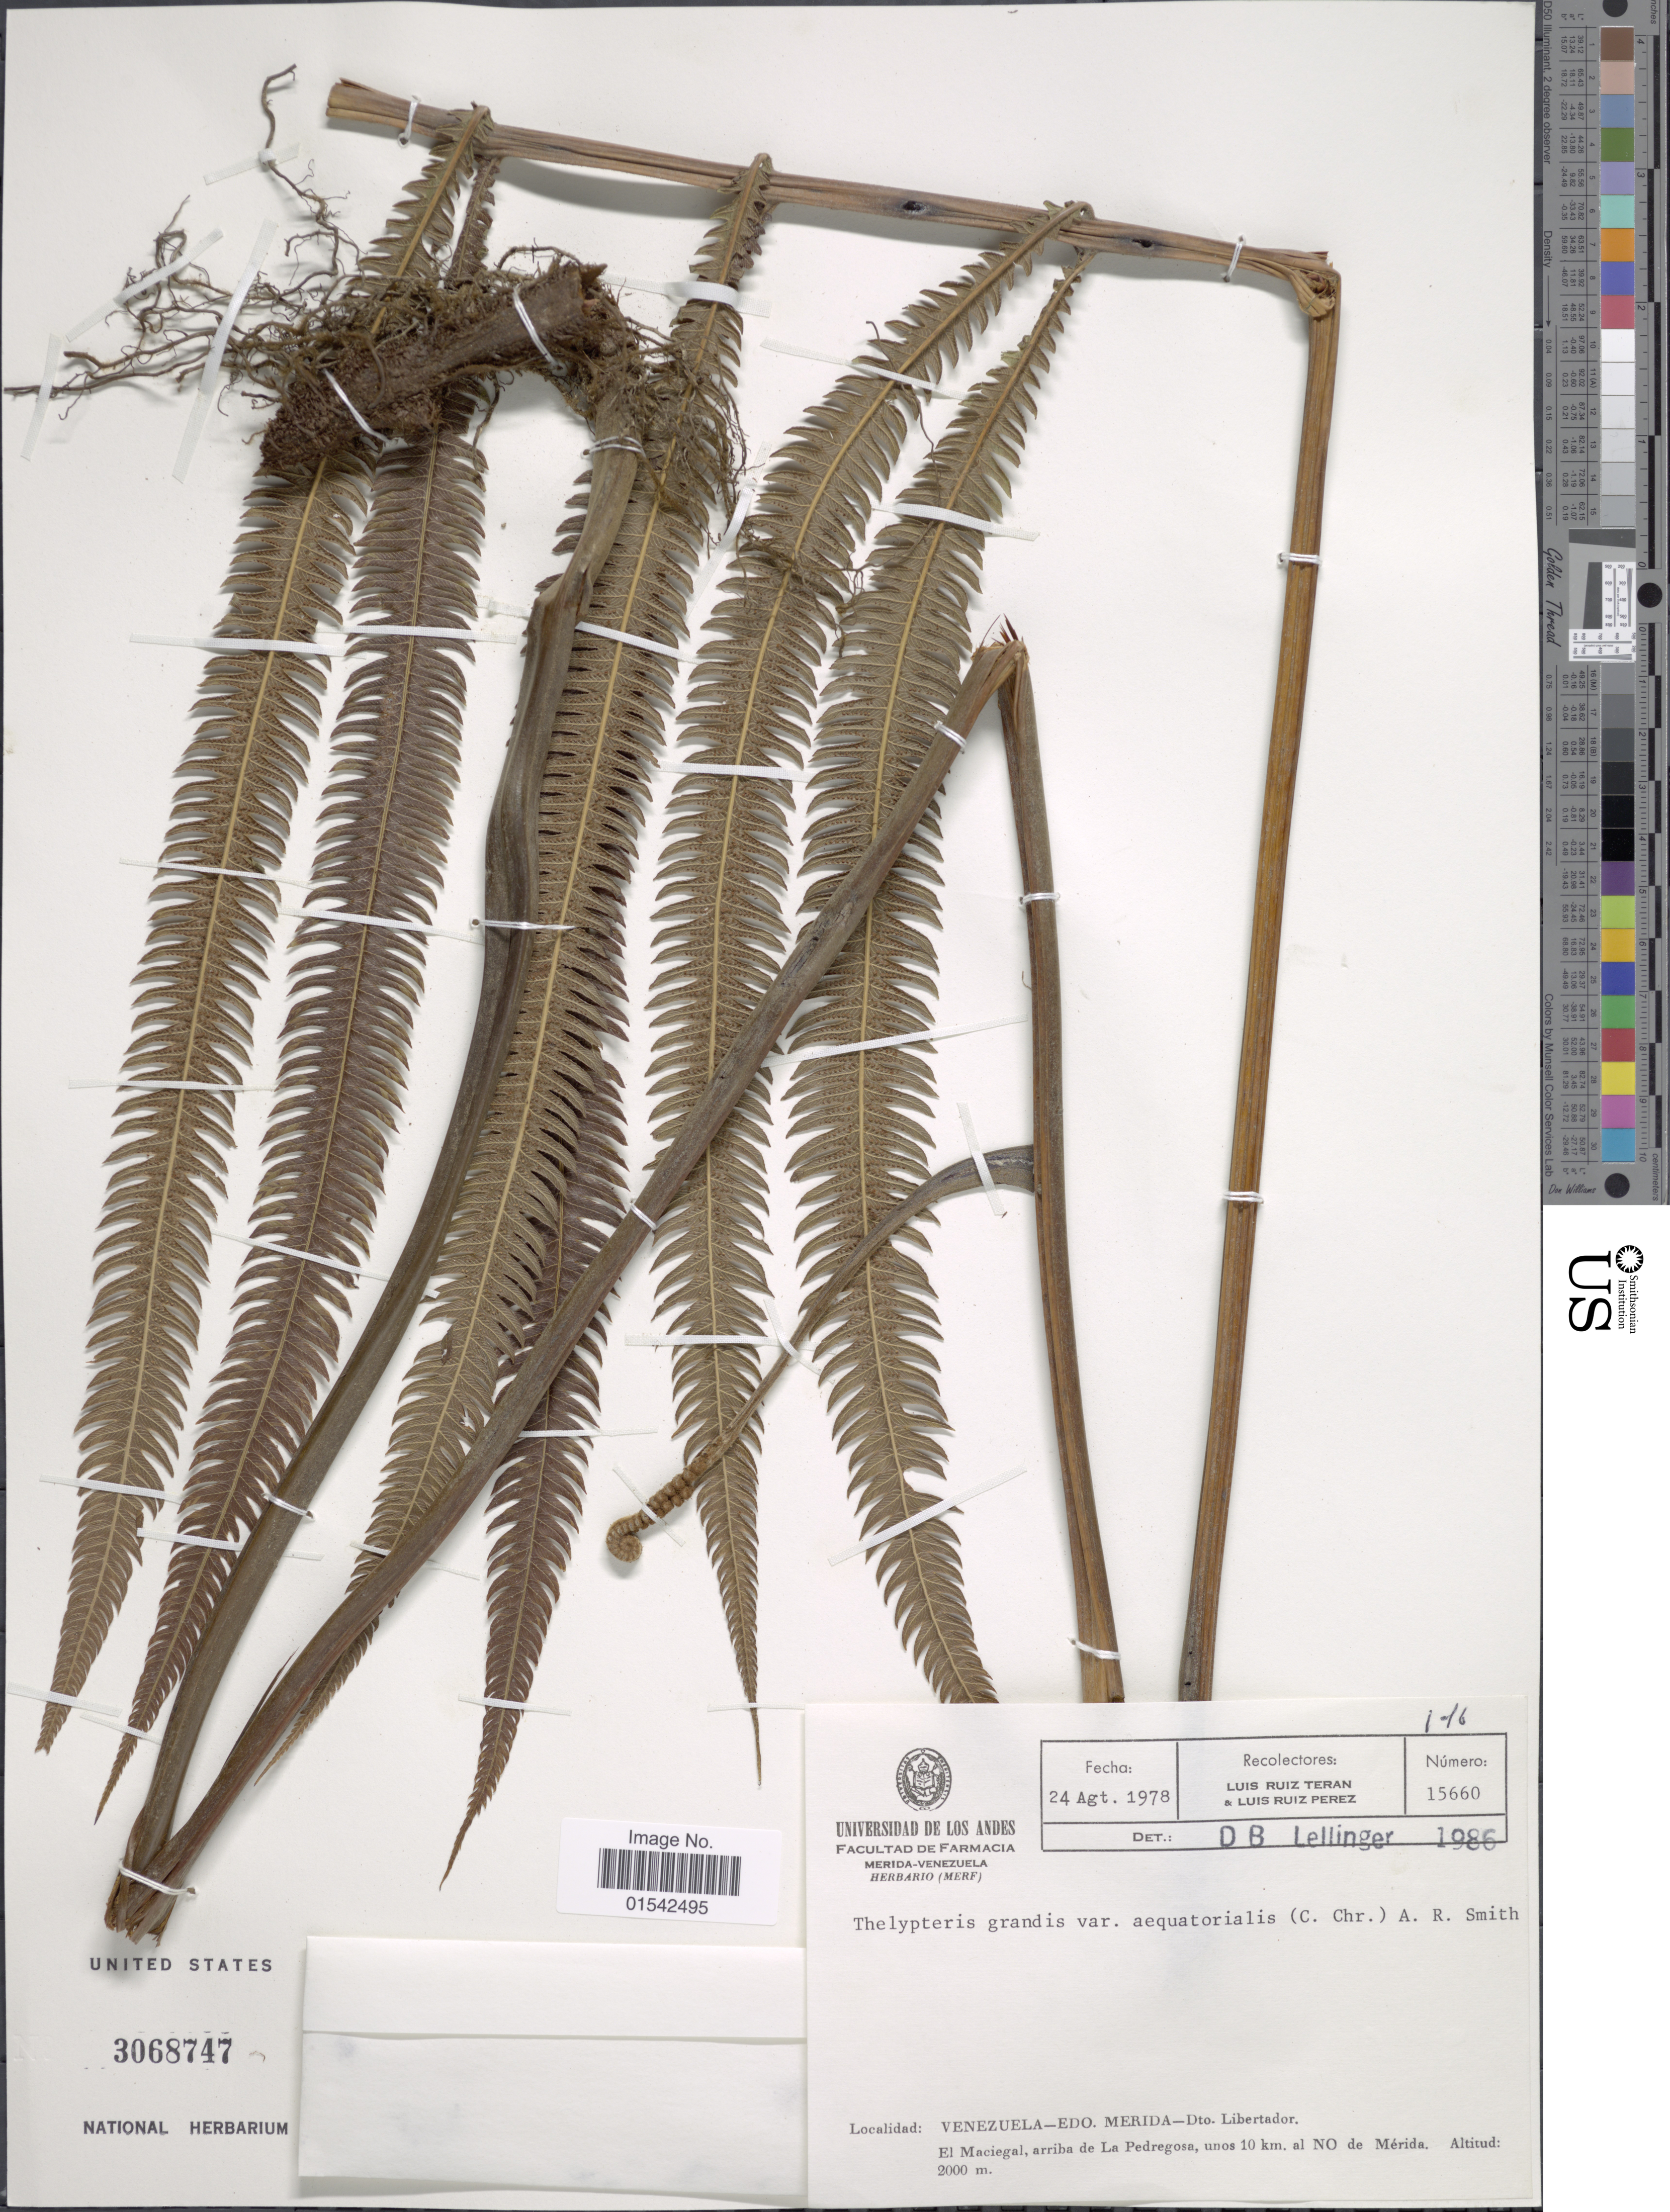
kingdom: Plantae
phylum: Tracheophyta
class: Polypodiopsida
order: Polypodiales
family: Thelypteridaceae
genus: Cyclosorus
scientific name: Cyclosorus grandis (A.R. Sm.) comb. nov., ined 2015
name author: (A.R. Sm.)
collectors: L. Teran & L. Ruiz-Perez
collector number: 15660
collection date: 1978-08-24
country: Venezuela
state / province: Mérida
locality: Dto. Libertador, El Maciegal, arriba de La Pedregosa, unos 10 km. al NO de Mérida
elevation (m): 2000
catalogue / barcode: US 3068747